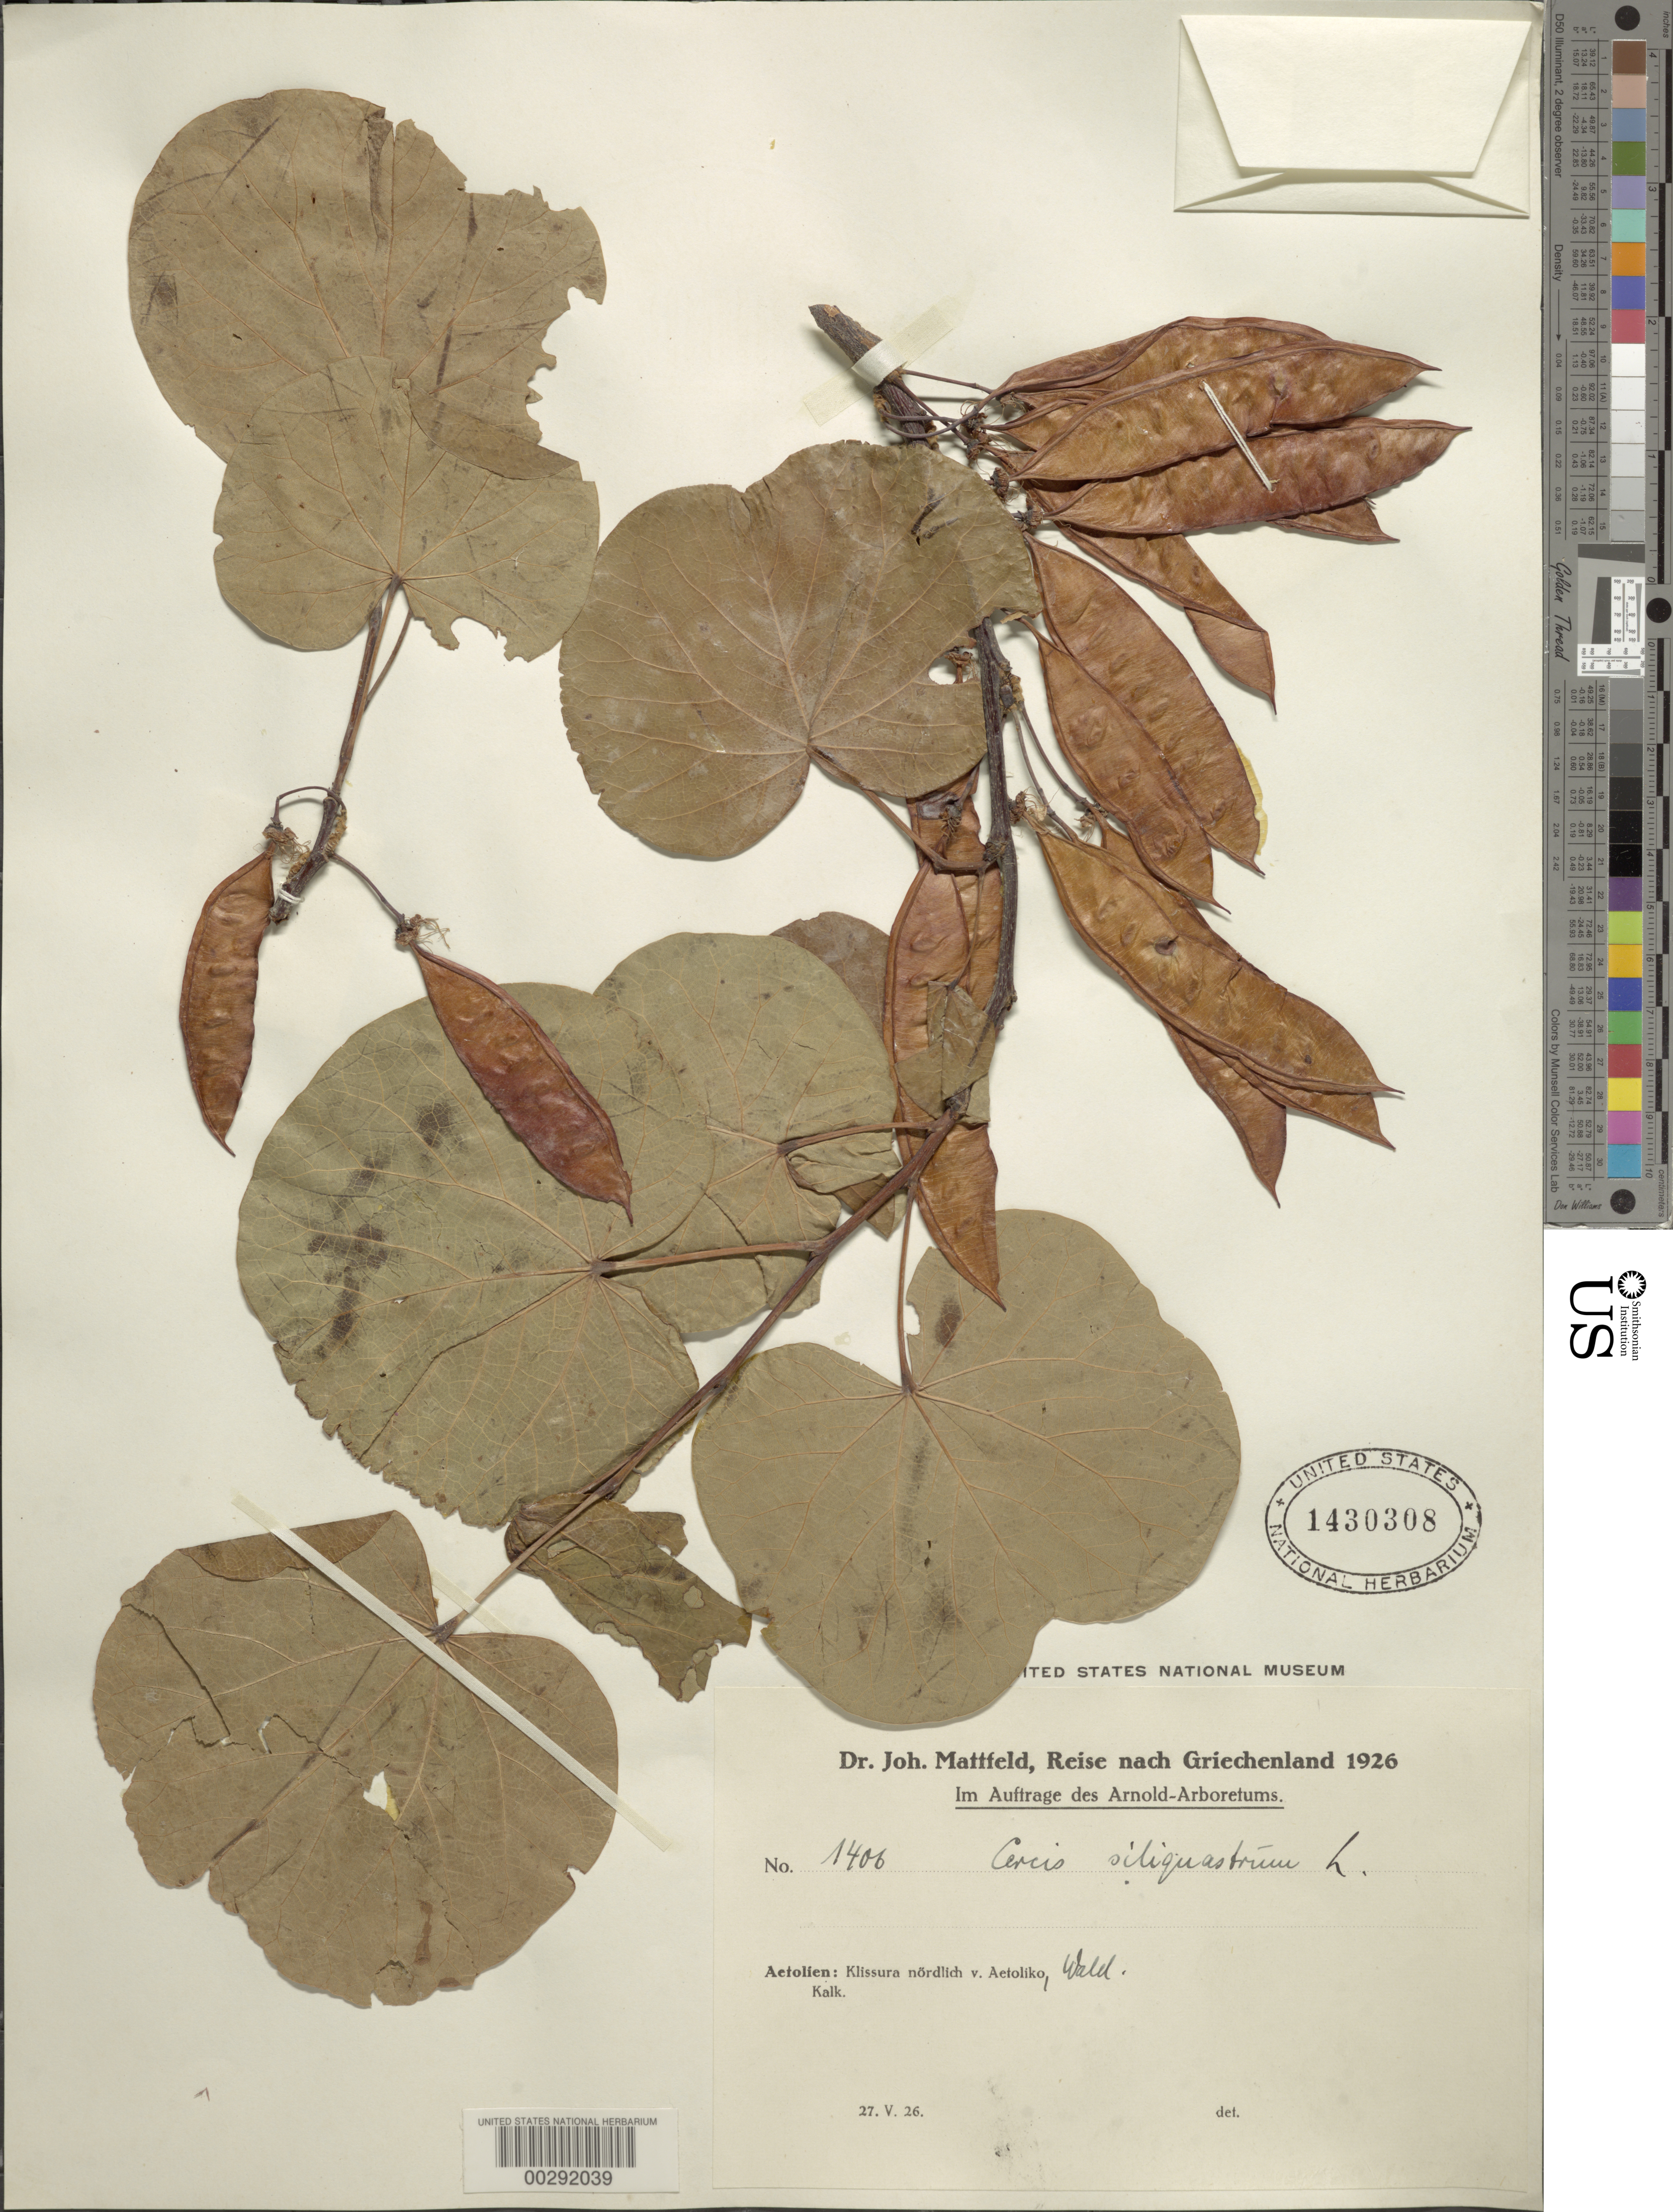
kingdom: Plantae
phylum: Tracheophyta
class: Magnoliopsida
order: Fabales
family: Fabaceae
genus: Cercis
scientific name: Cercis siliquastrum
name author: L.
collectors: J. Mattfeld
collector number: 1406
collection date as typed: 27 May 1926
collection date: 1926-05-27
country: Greece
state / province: West Greece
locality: Aetolien: klissura northern aetoliko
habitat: Forest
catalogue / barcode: US 1430308